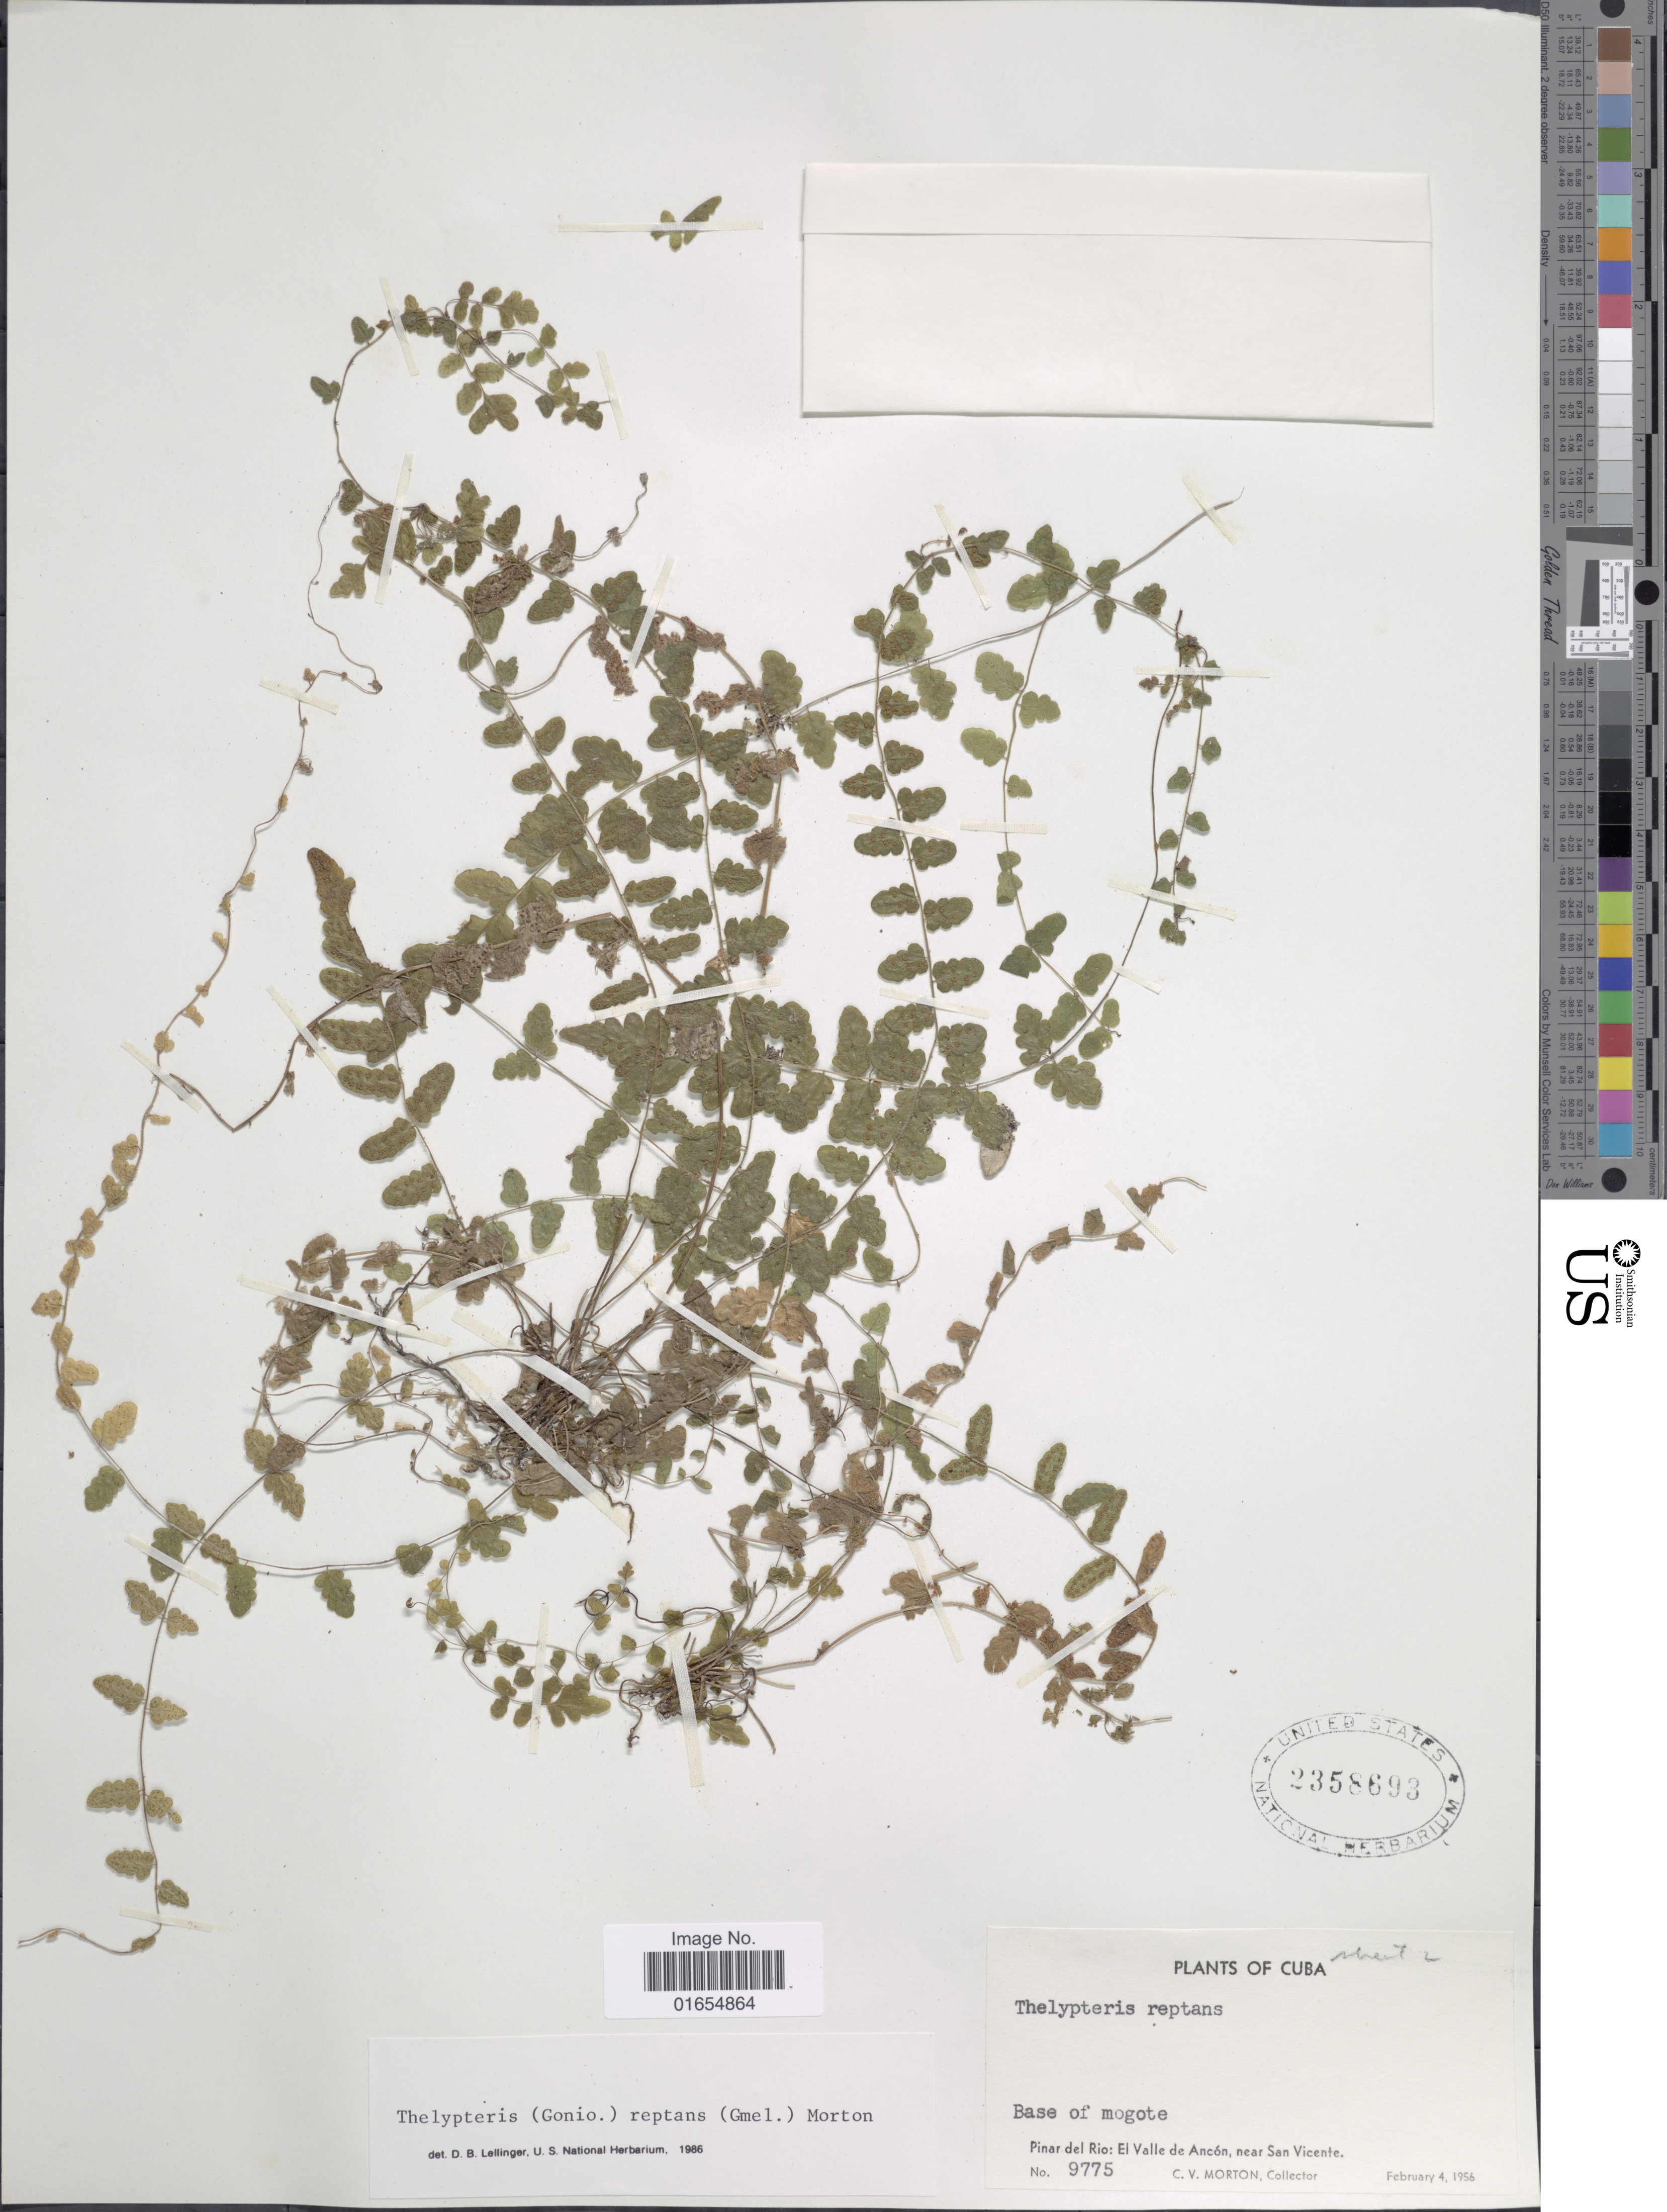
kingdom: Plantae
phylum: Tracheophyta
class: Polypodiopsida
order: Polypodiales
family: Thelypteridaceae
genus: Goniopteris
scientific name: Goniopteris reptans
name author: (J.F. Gmel.) C. Presl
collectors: C. V. Morton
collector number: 9775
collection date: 1956-02-04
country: Cuba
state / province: Pinar del Río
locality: Base of mogote, El Valle de Ancon, near San Vicente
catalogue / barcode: US 2358693